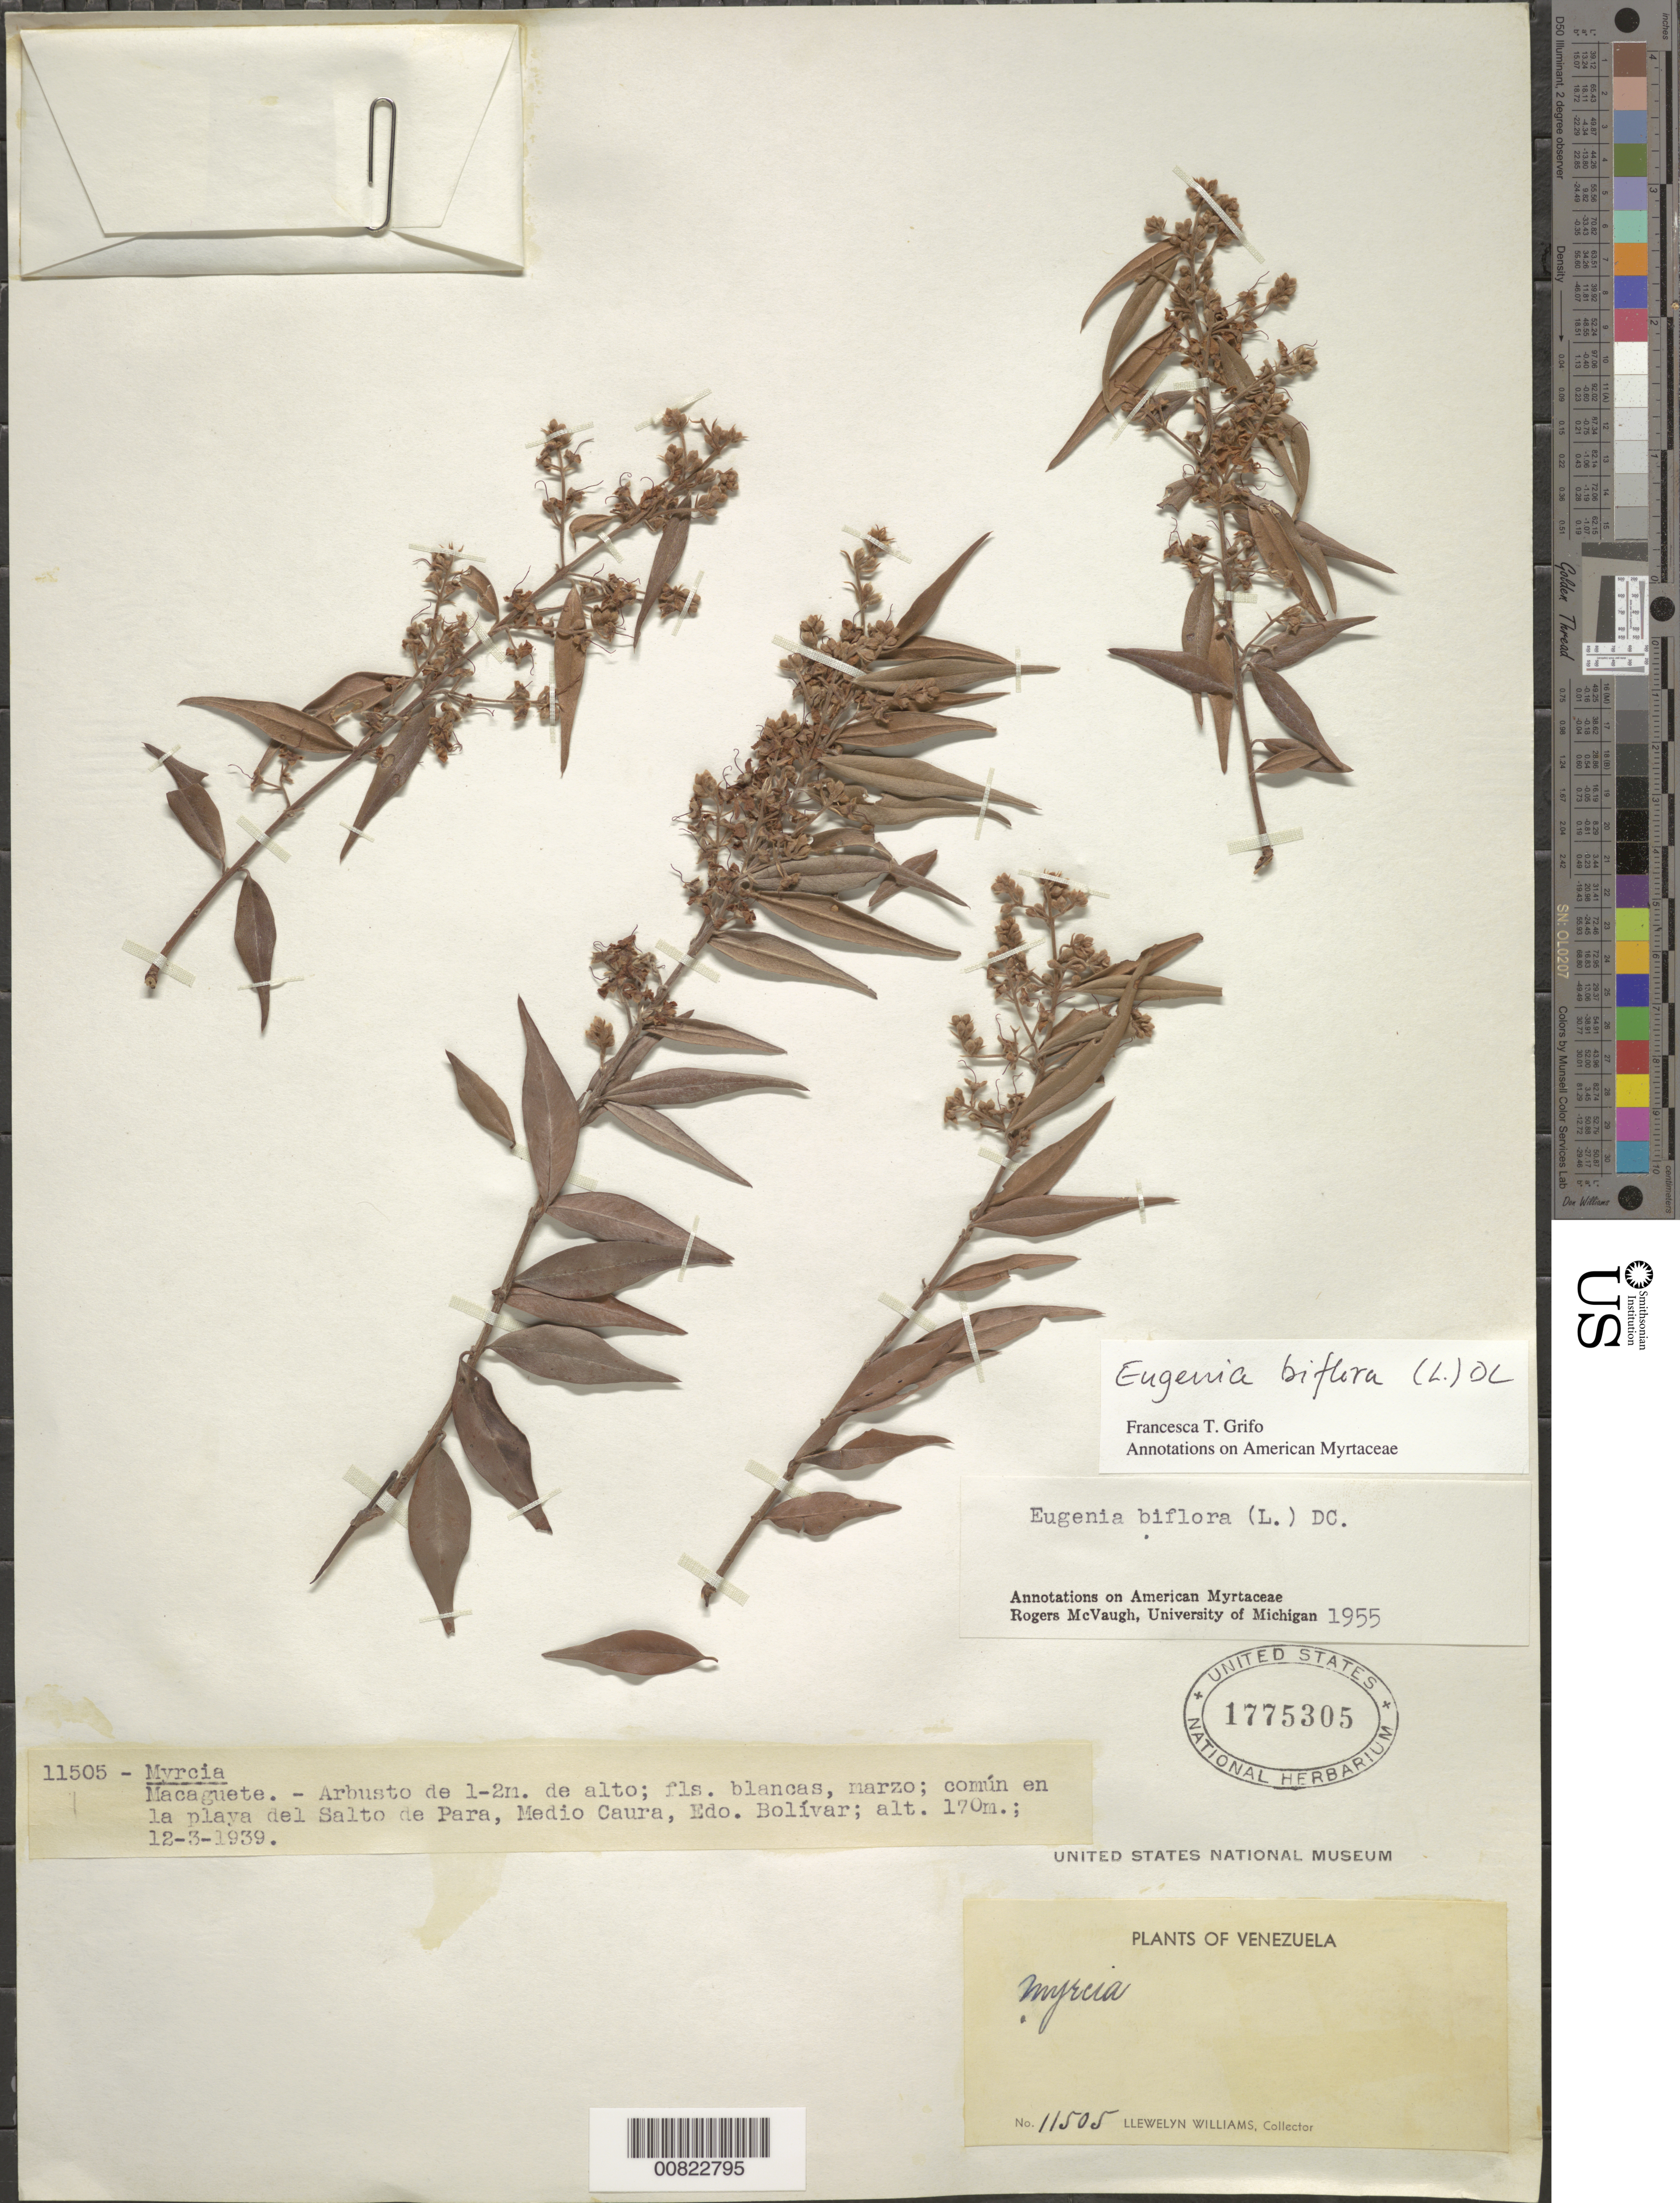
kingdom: Plantae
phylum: Tracheophyta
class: Magnoliopsida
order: Myrtales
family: Myrtaceae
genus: Eugenia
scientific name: Eugenia biflora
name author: (L.) DC.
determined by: Grifo, F. T.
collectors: Ll. Williams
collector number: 11505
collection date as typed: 12-Mar-39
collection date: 1939-03-12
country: Venezuela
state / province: Bolívar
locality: Salto de Para, Medio Caura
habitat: Playa del salto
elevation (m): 170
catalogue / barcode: US 1775305